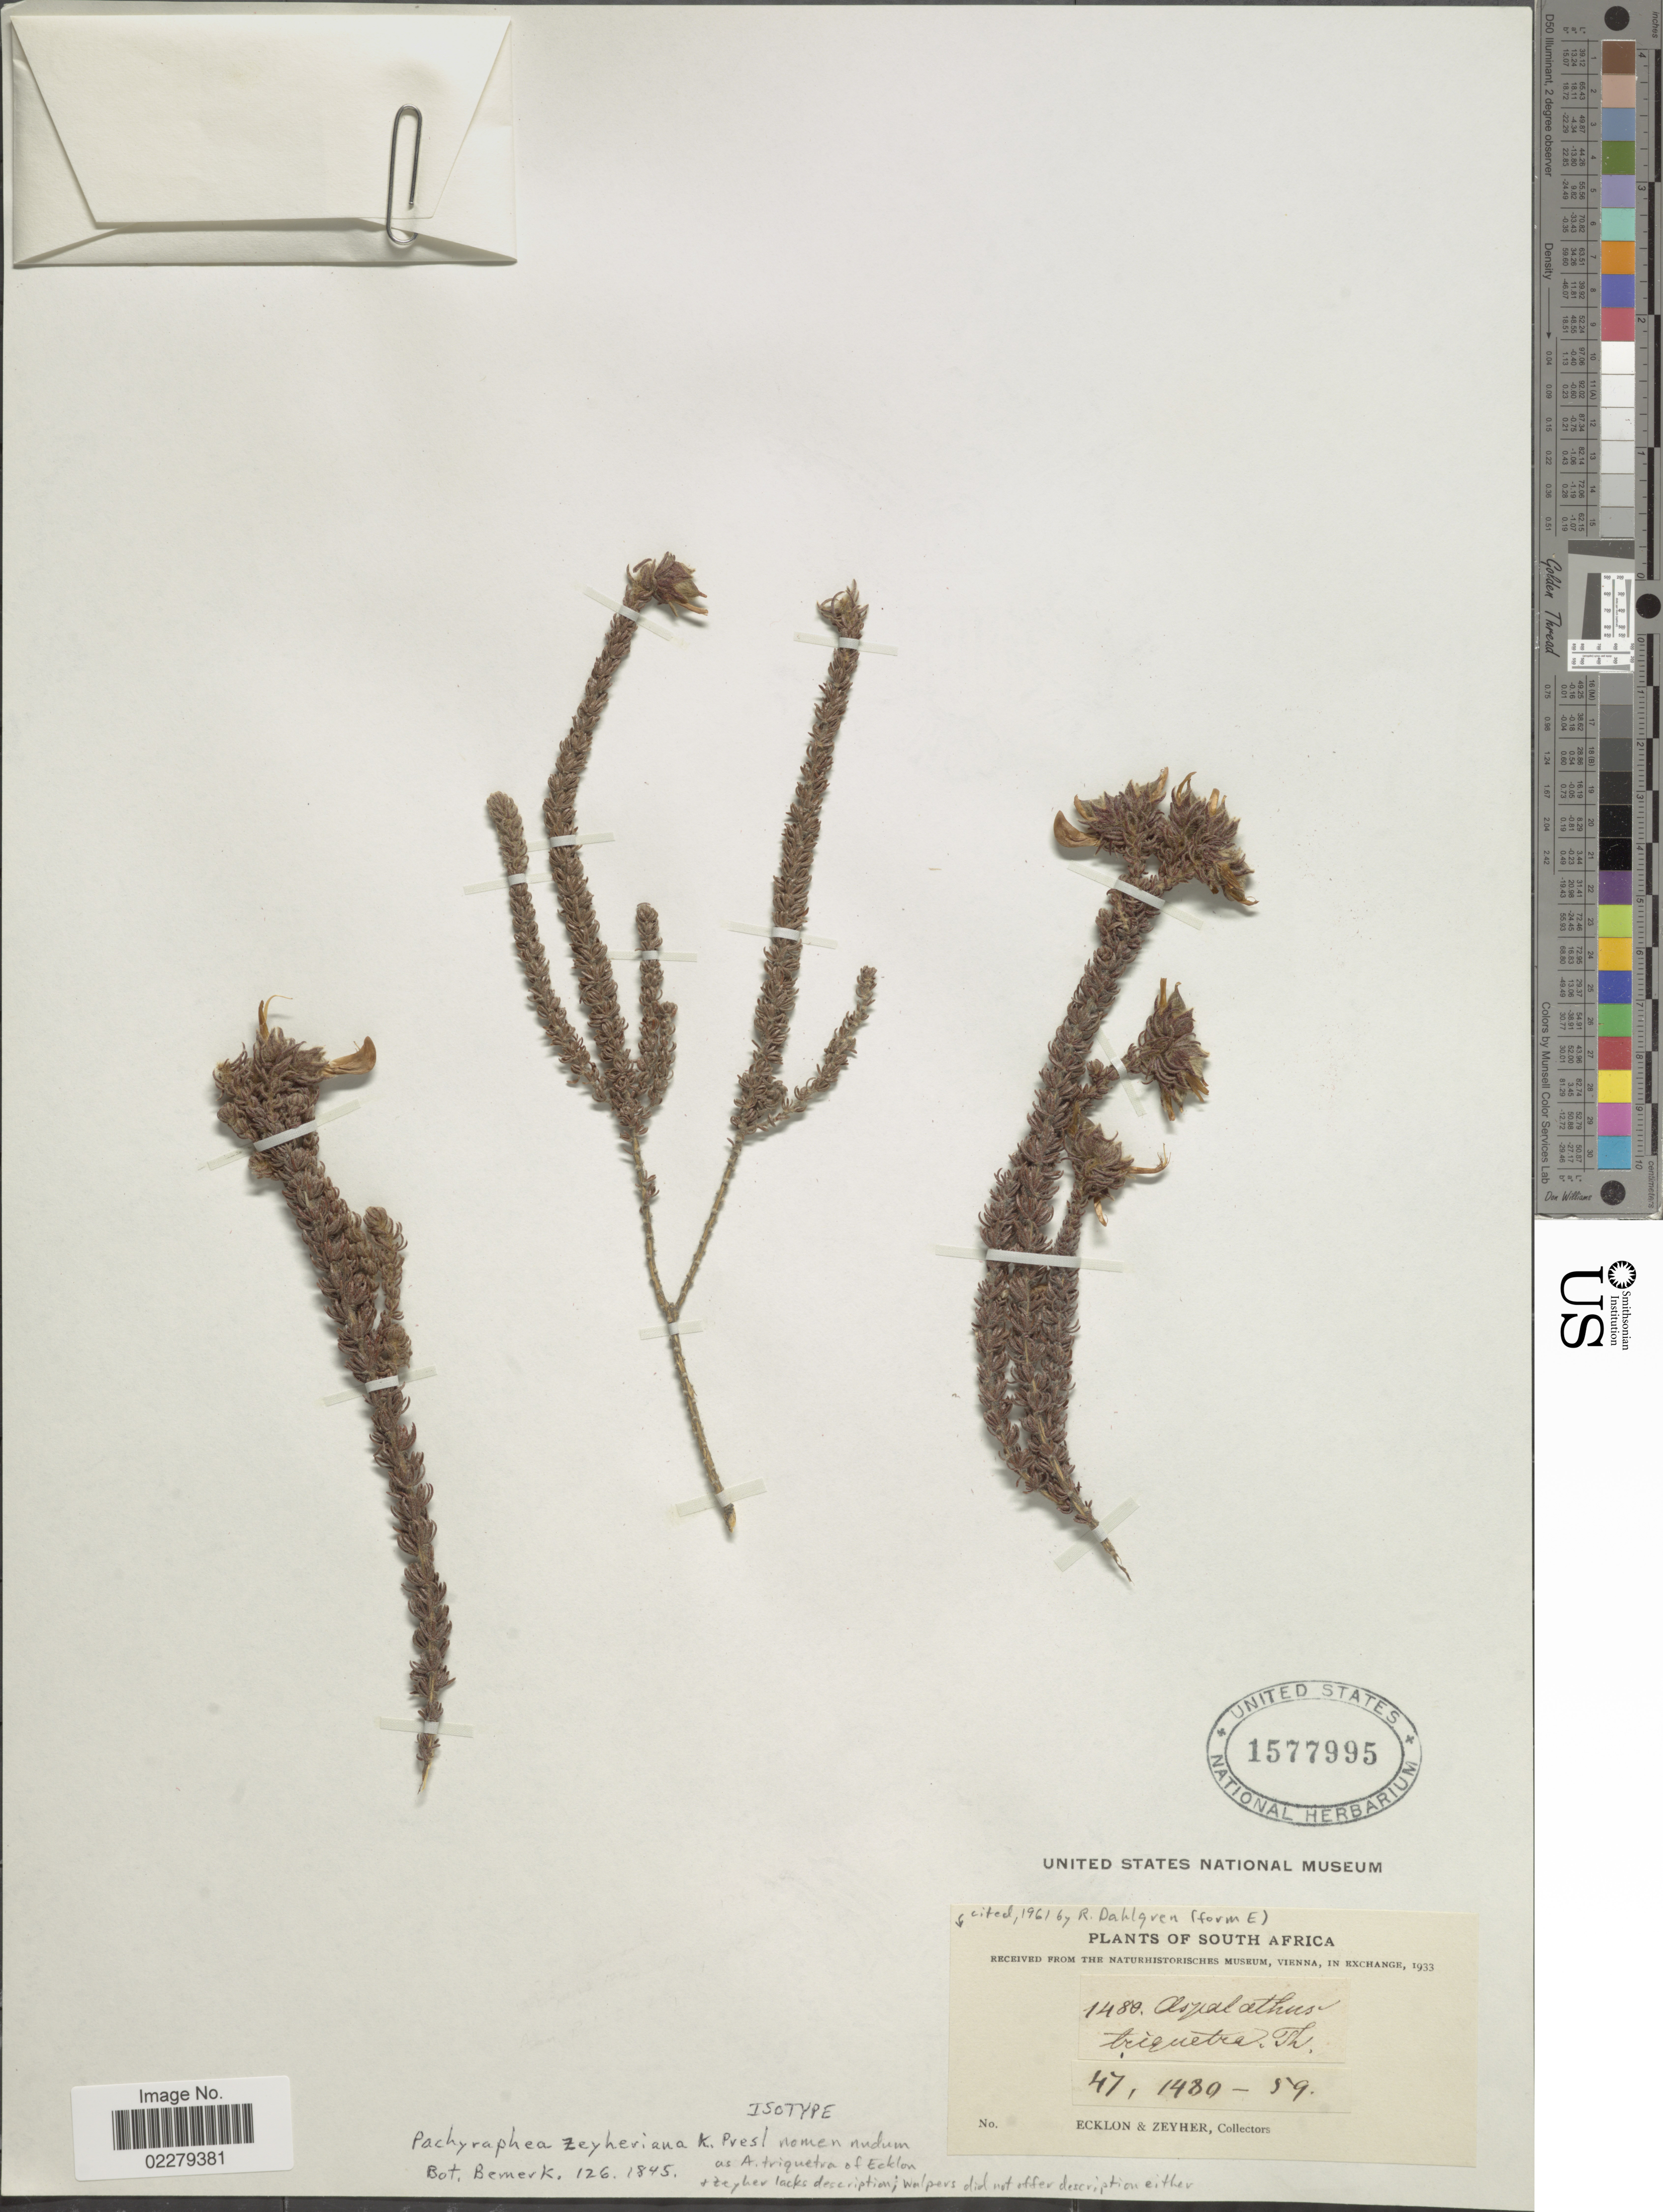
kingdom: Plantae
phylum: Tracheophyta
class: Magnoliopsida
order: Fabales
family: Fabaceae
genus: Aspalathus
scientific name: Aspalathus triquetra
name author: Thunb.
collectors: -. Ecklon & -. Zeyher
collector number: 1480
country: South Africa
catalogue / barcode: US 1577995